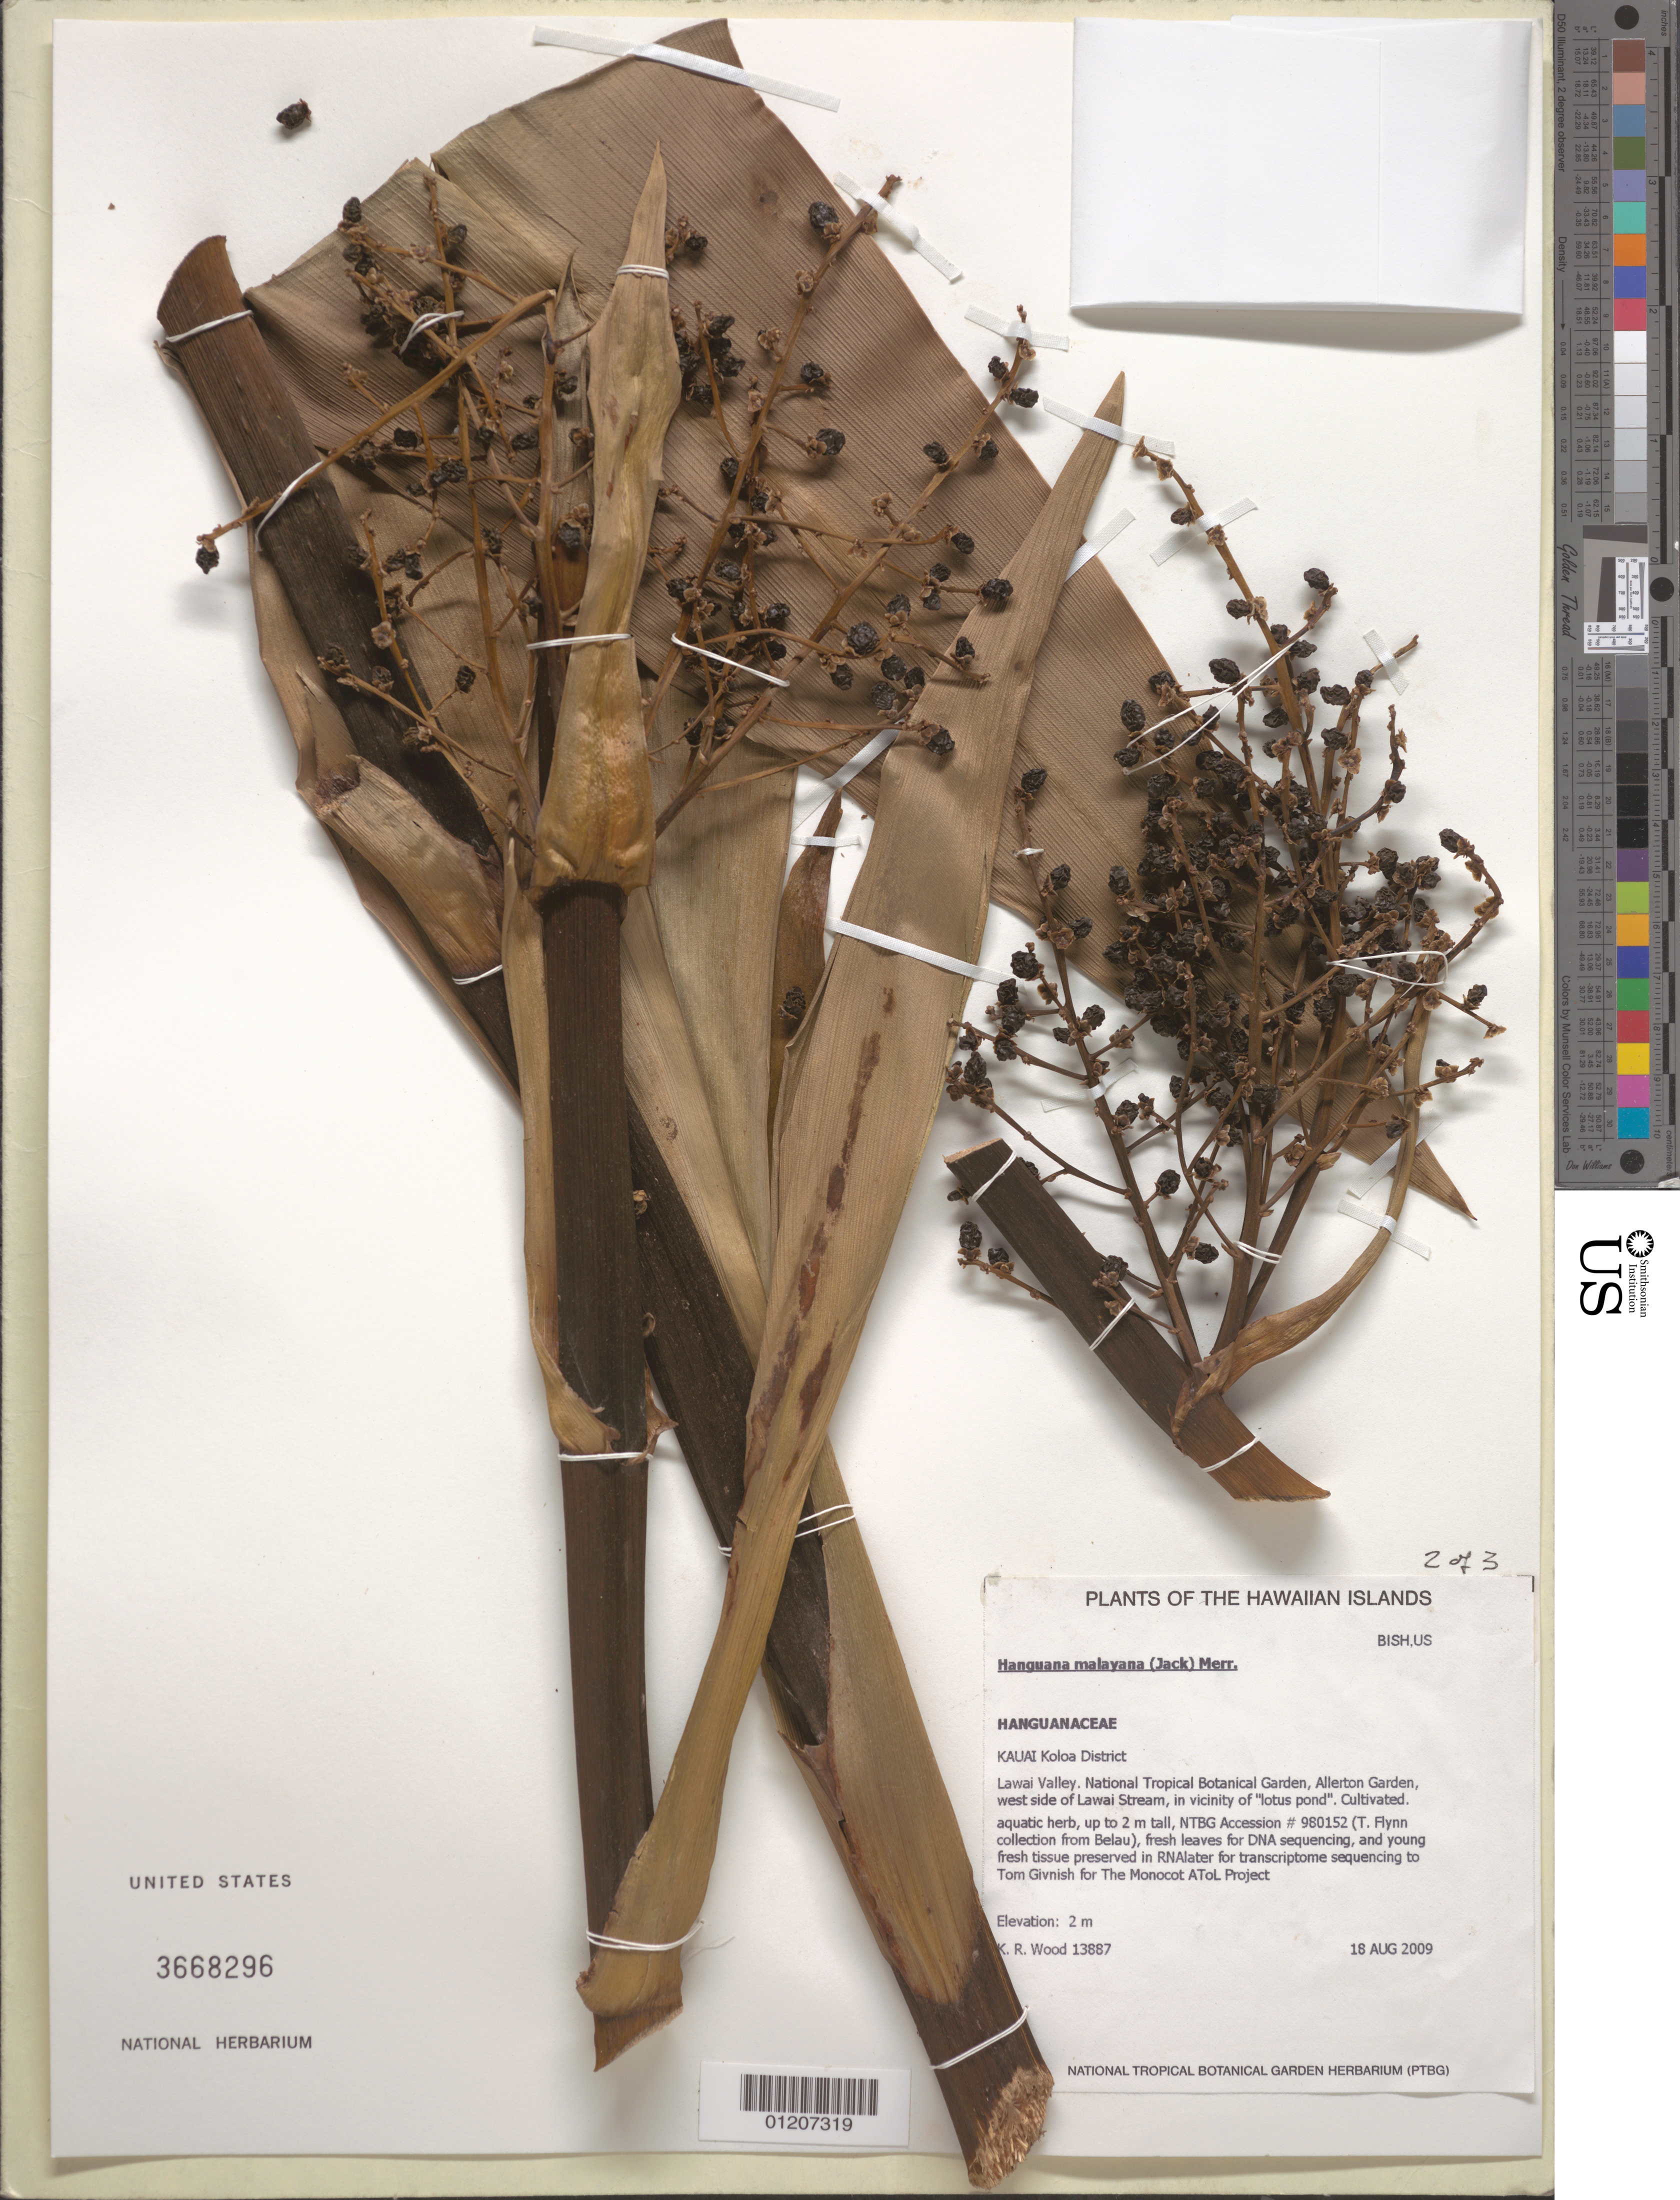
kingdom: Plantae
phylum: Tracheophyta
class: Liliopsida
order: Commelinales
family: Hanguanaceae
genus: Hanguana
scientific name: Hanguana malayana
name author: (Jack) Merr.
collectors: K. R. Wood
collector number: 13887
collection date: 2009-08-18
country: United States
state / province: Hawaii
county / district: Kauai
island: Kaua'i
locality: Koloa District, Lawai Valley, National Tropical Botanical Garden, Allerton Garden, west side of Lawai Stream, in vicinity of "lotus pond"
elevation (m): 2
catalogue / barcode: US 3668296